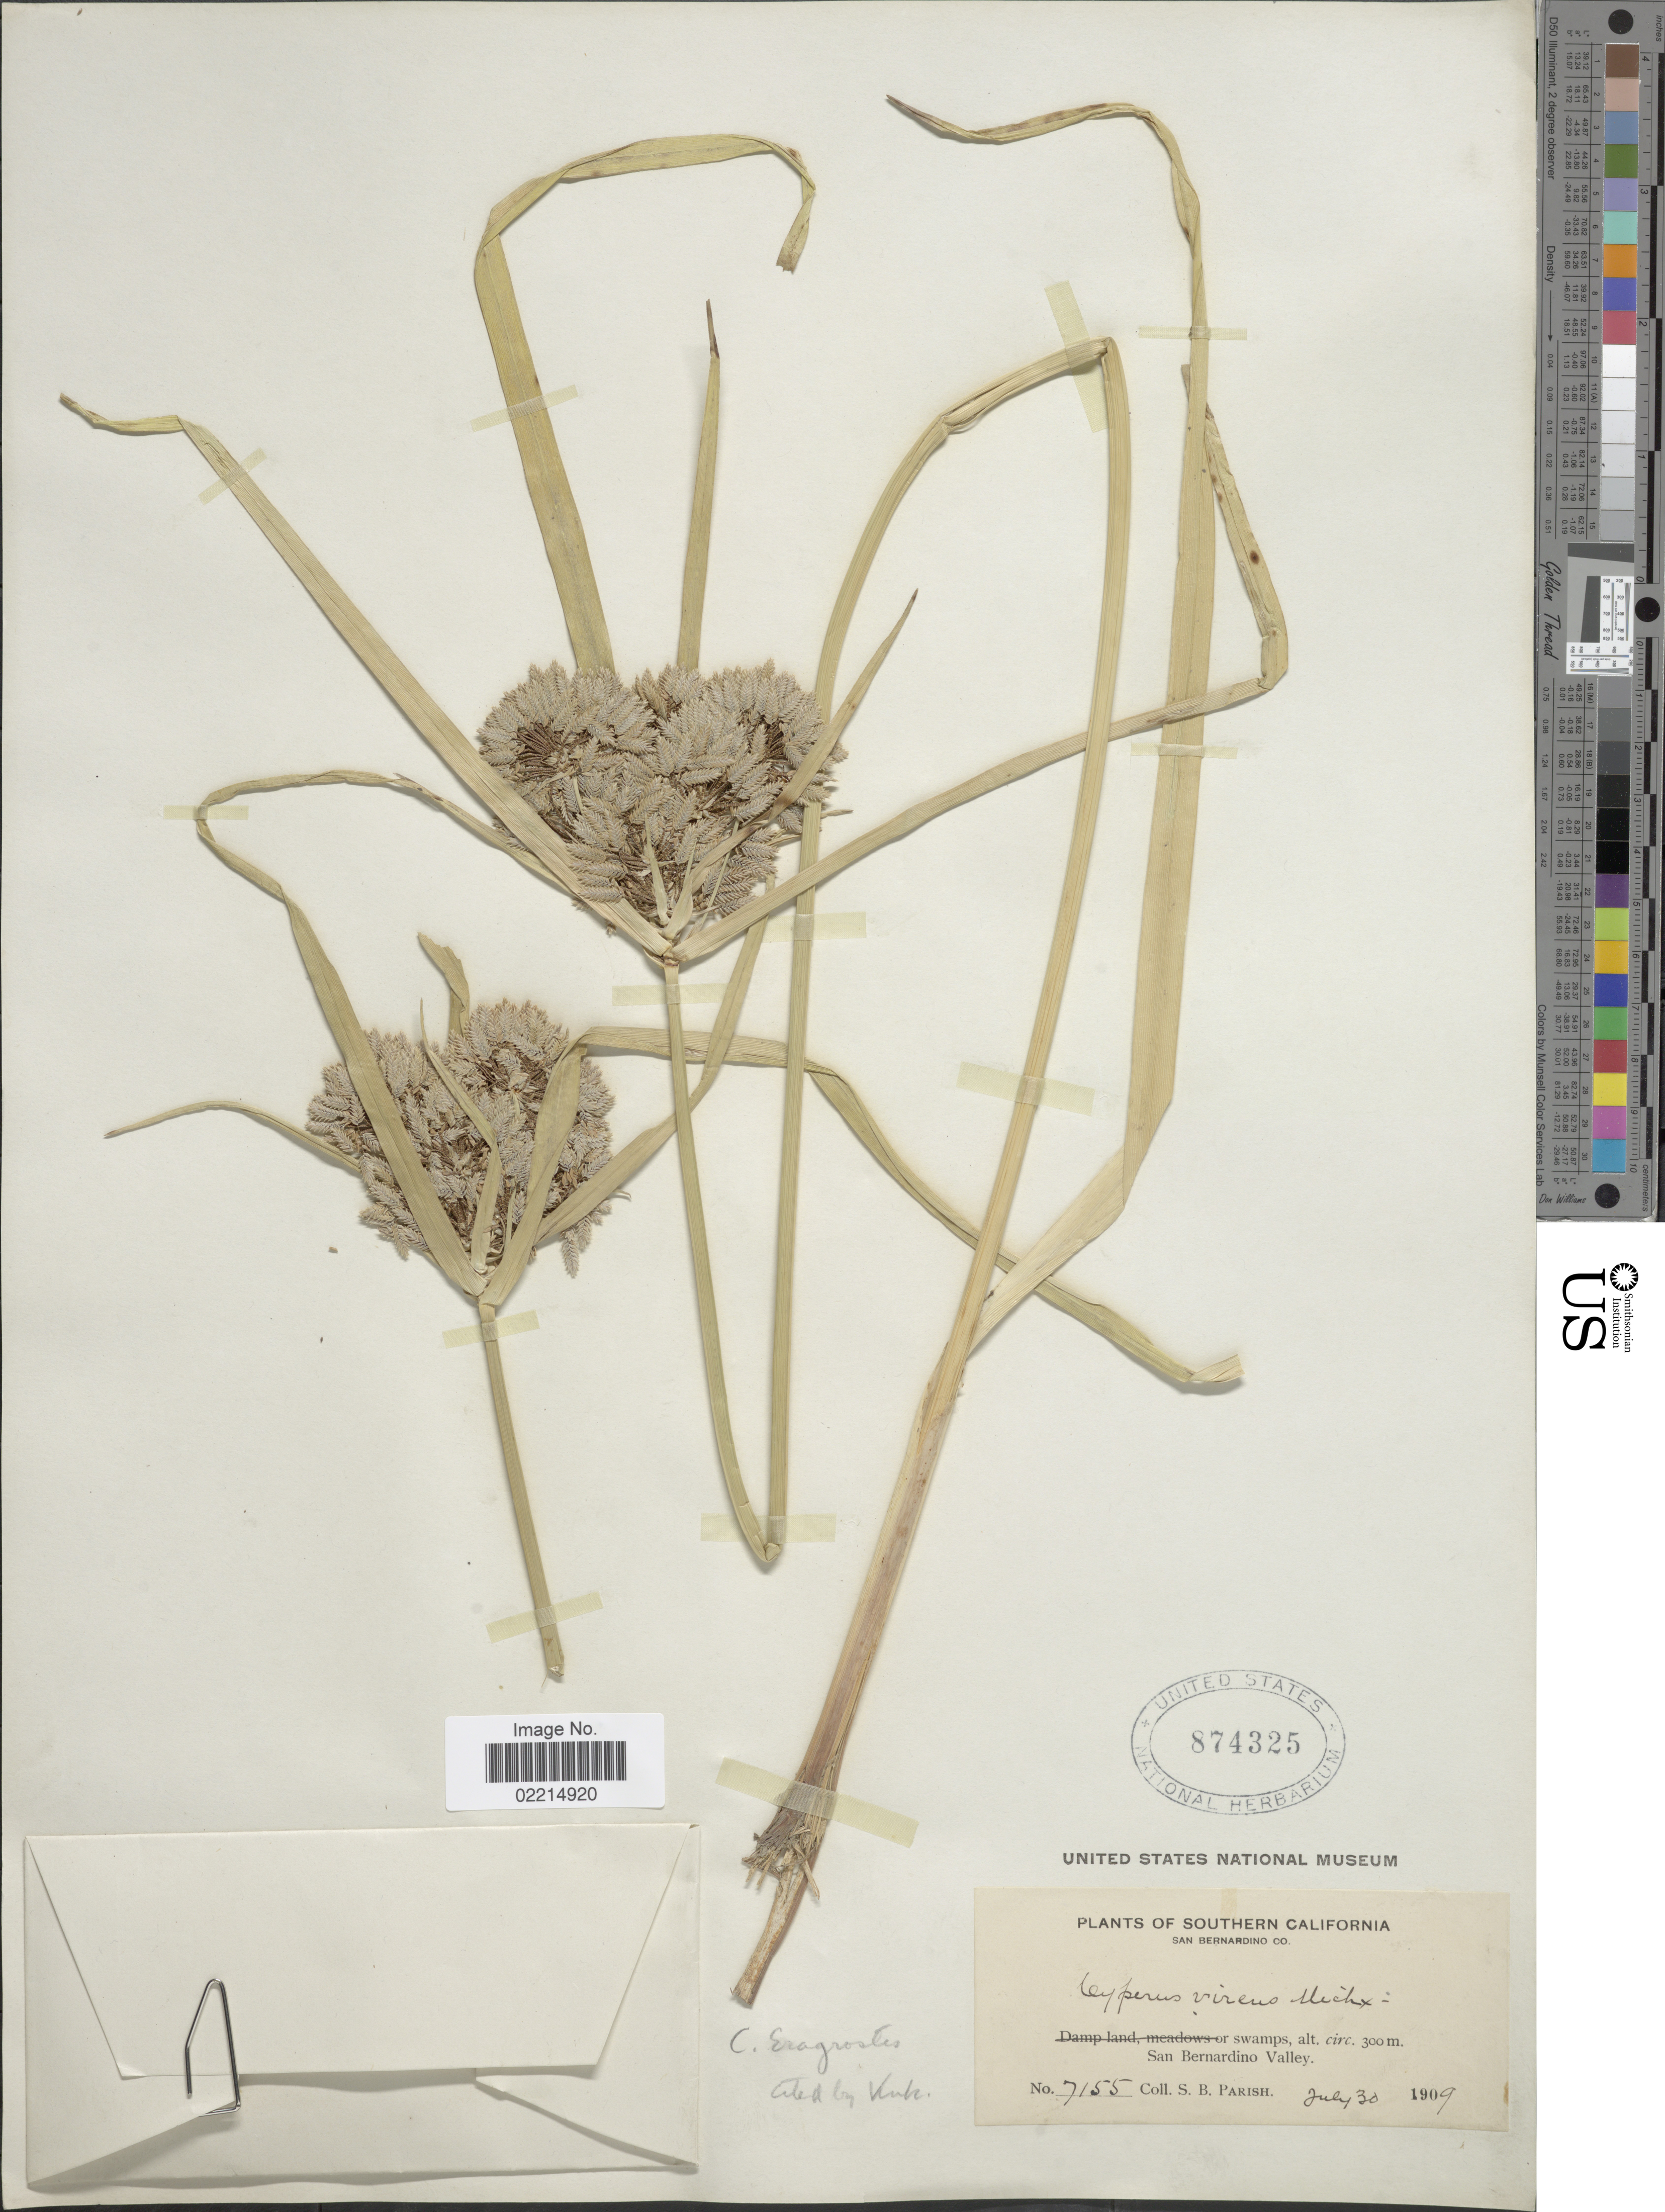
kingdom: Plantae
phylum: Tracheophyta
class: Liliopsida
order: Poales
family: Cyperaceae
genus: Cyperus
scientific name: Cyperus eragrostis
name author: Lam.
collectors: S. B. Parish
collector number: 7155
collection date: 1909-07-30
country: United States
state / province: California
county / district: San Bernardino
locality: Southern California, San Bernardino Valley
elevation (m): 300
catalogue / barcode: US 874325